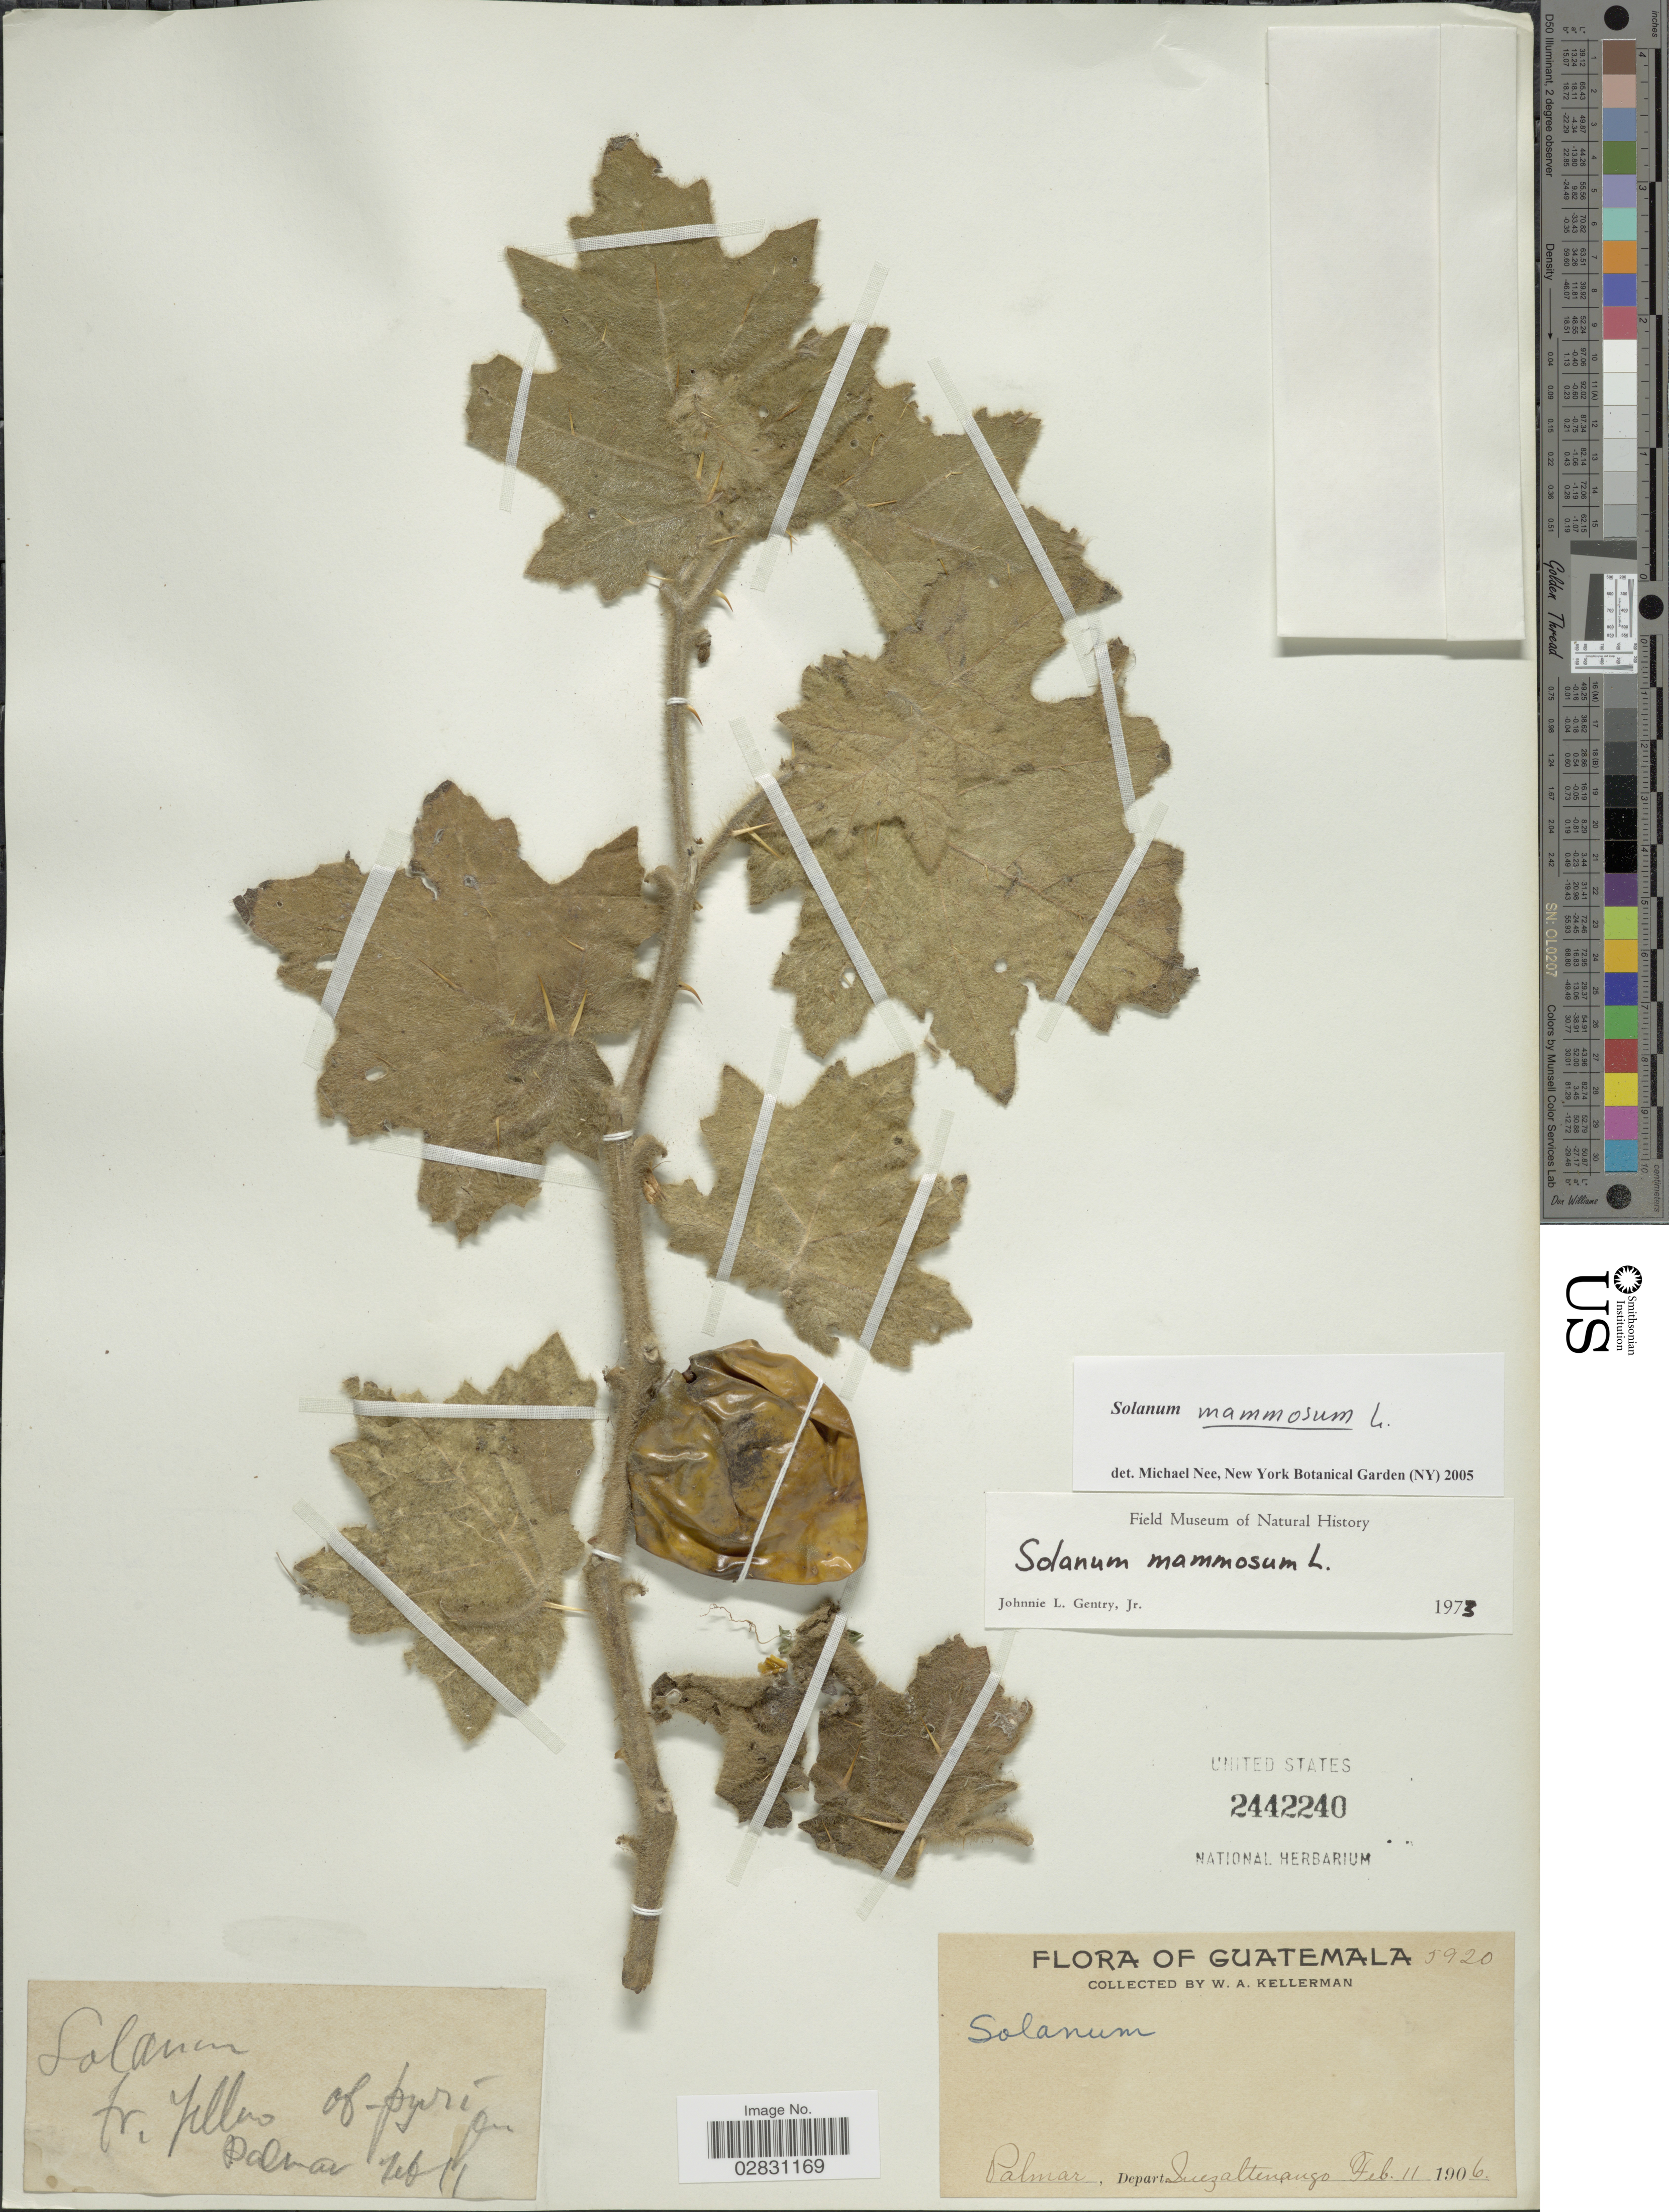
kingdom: Plantae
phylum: Tracheophyta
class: Magnoliopsida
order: Solanales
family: Solanaceae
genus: Solanum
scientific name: Solanum mammosum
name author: L.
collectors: W. Kellerman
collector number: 5920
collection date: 1906-02-11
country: Guatemala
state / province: Quetzaltenango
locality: Palmar, Depart. Quezaltenango.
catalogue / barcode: US 2442240